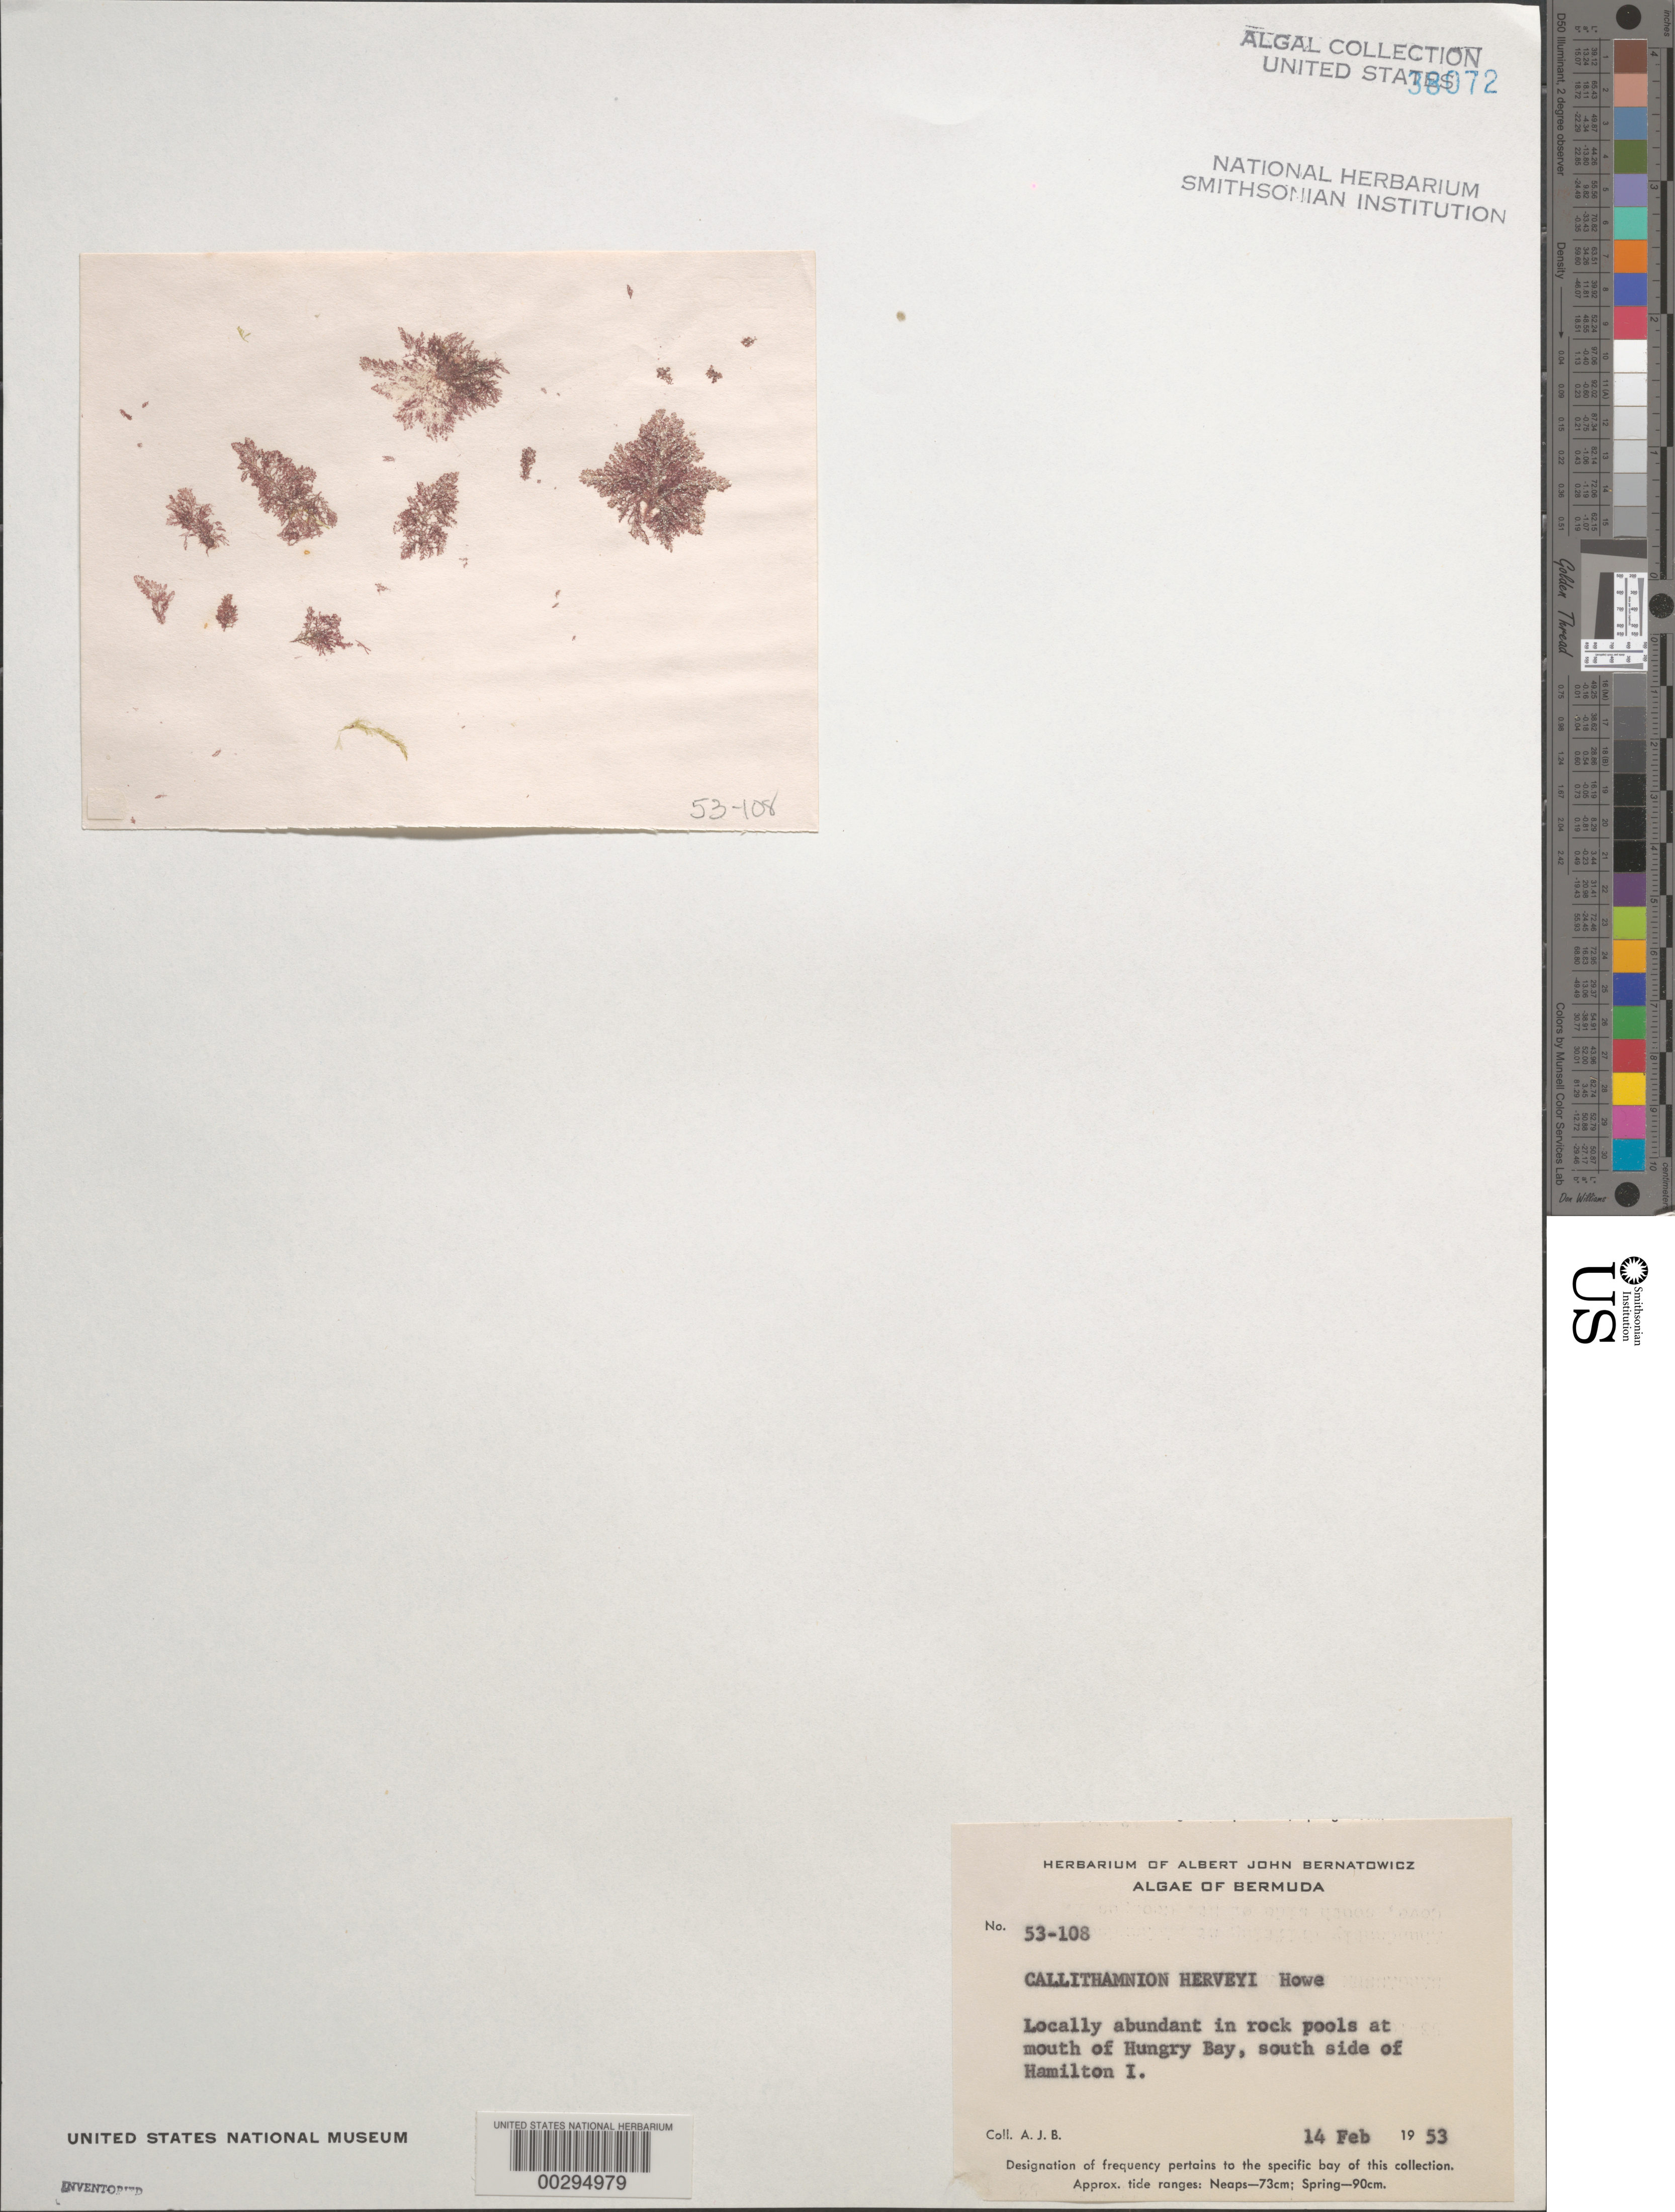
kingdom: Plantae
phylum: Rhodophyta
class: Florideophyceae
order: Ceramiales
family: Callithamniaceae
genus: Aglaothamnion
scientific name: Aglaothamnion herveyi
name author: (M. Howe) N.E.Aponte et al.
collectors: A. Bernatowicz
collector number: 53-108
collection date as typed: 14 Feb 1953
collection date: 1953-02-14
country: Bermuda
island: Bermuda Island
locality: Hungry Bay mouth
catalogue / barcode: US 38072